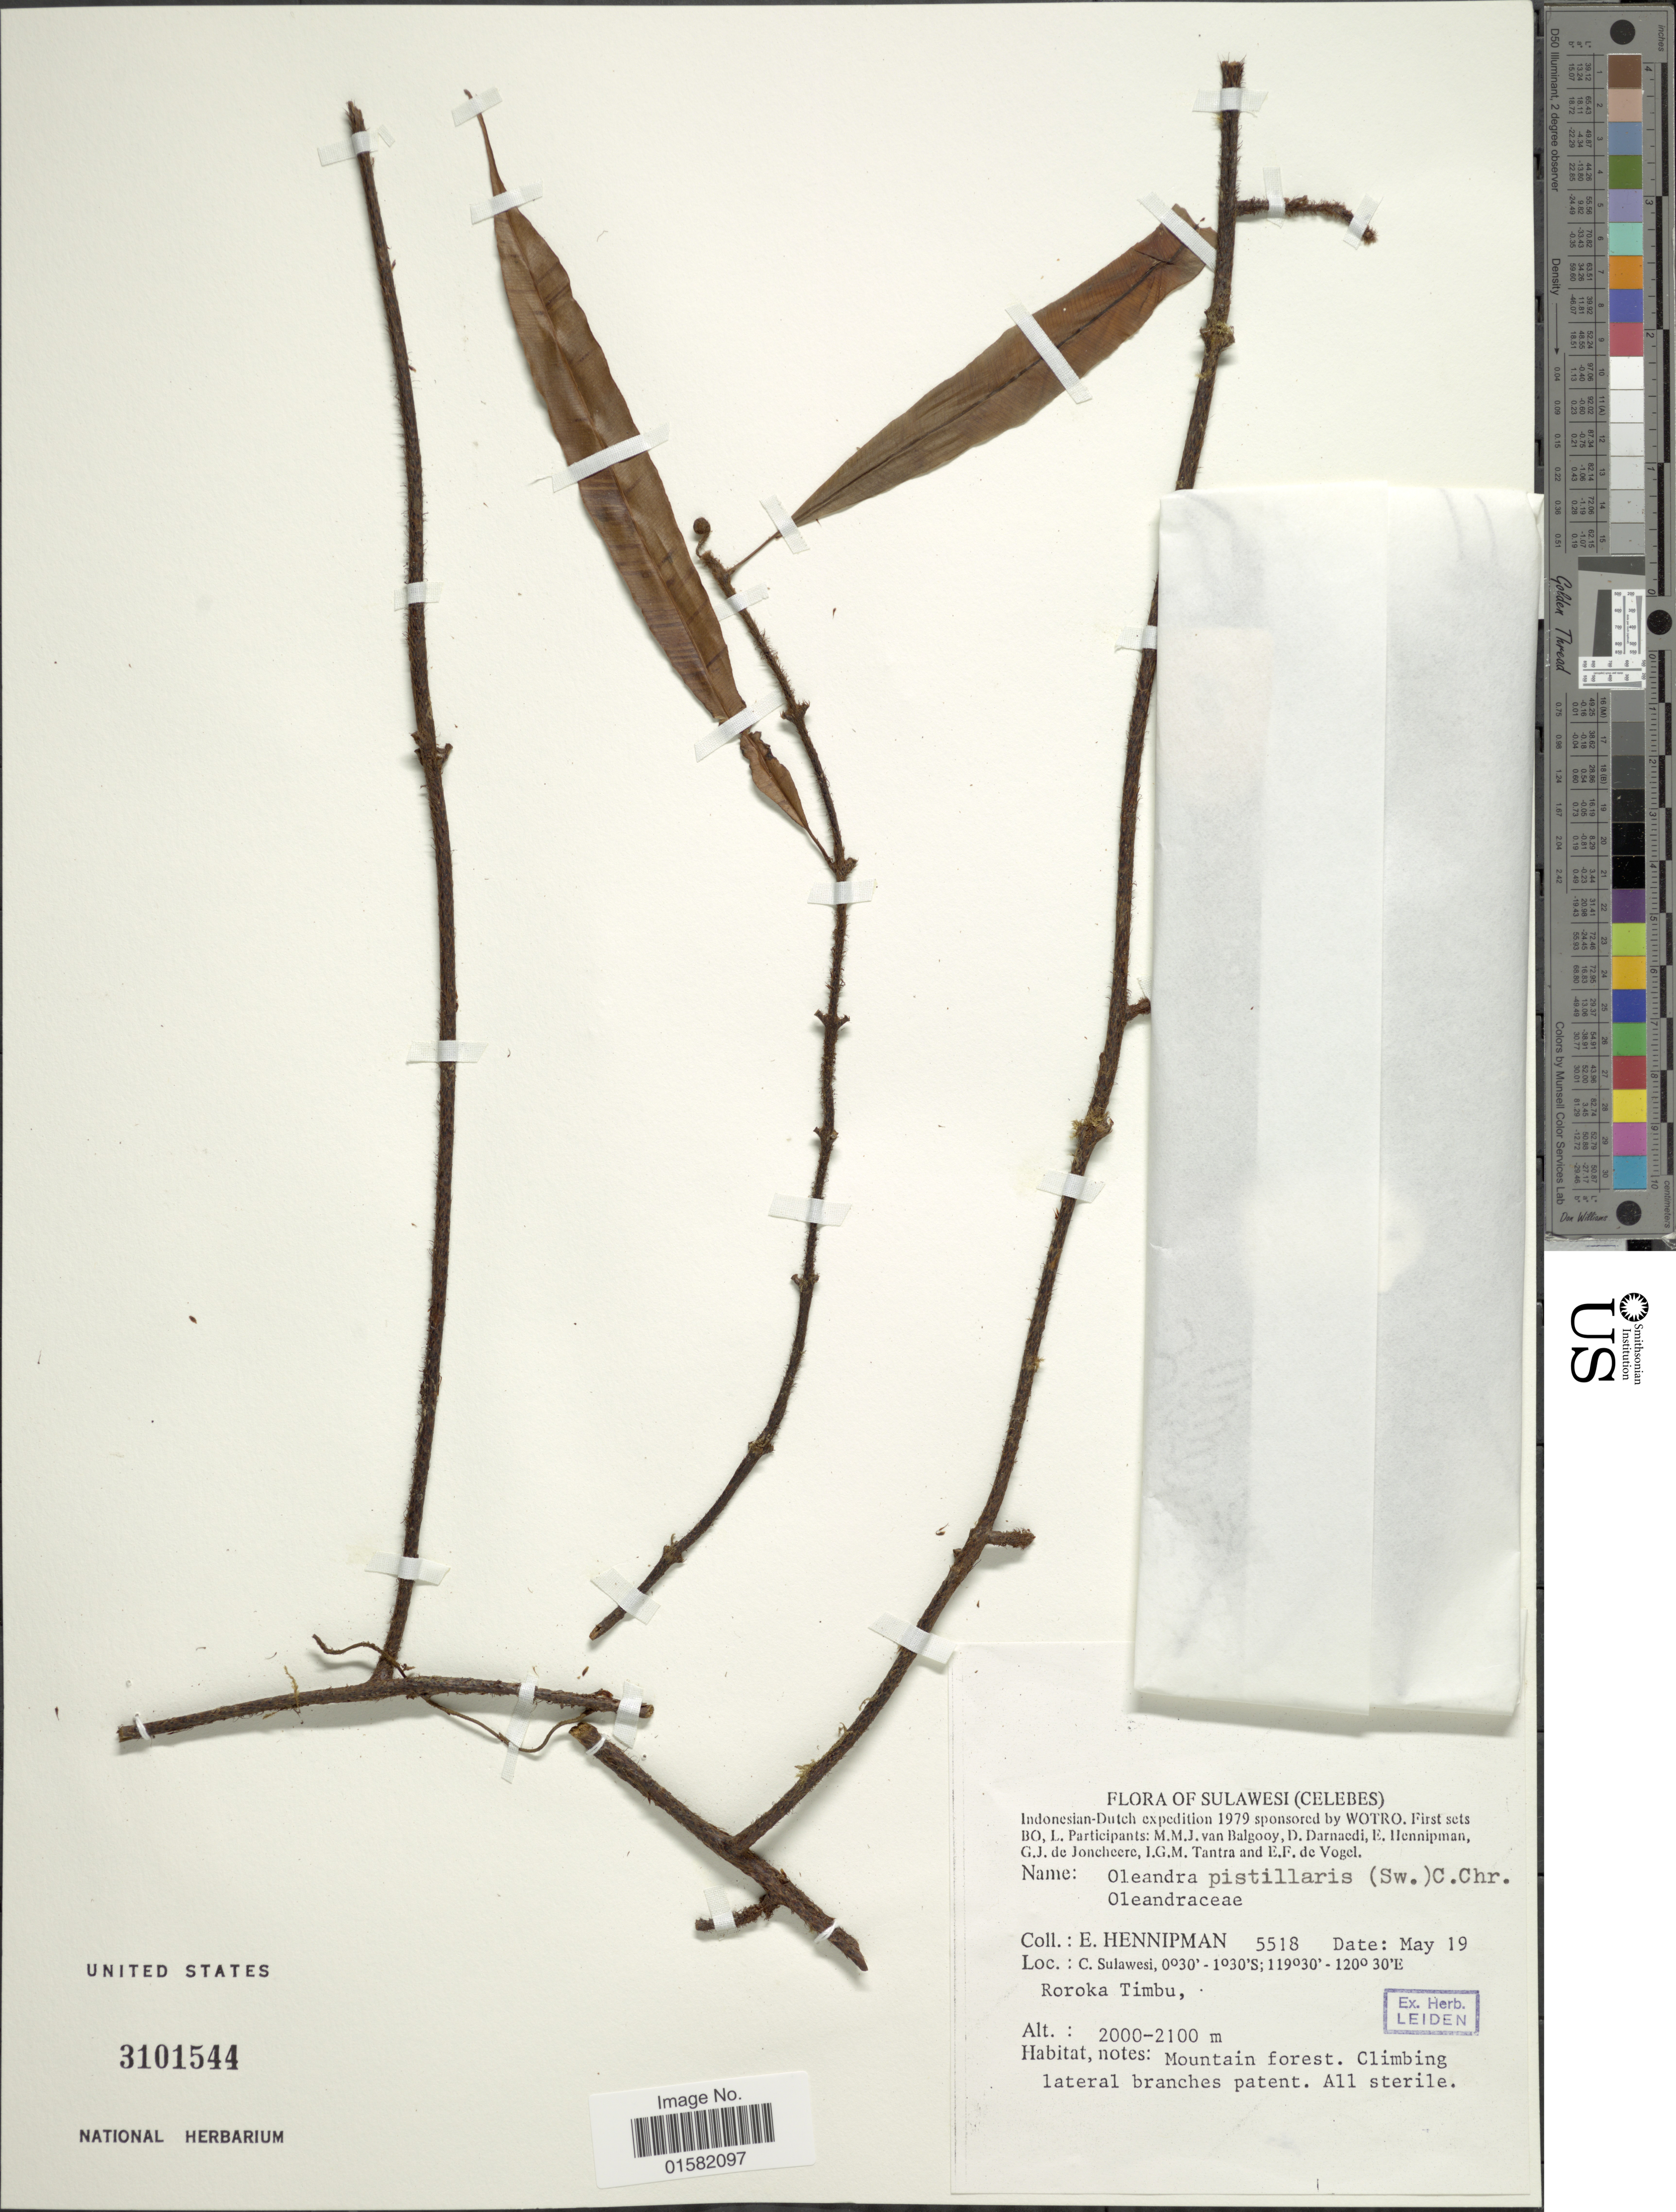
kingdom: Plantae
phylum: Tracheophyta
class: Polypodiopsida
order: Polypodiales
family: Oleandraceae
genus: Oleandra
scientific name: Oleandra pistillaris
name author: (Sw.) C. Chr.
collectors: E. Hennipman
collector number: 5518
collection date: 1979-05-19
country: Indonesia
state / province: Sulawesi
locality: Sulawesi (Celebes), Roroka Timbu.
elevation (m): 2000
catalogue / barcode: US 3101544